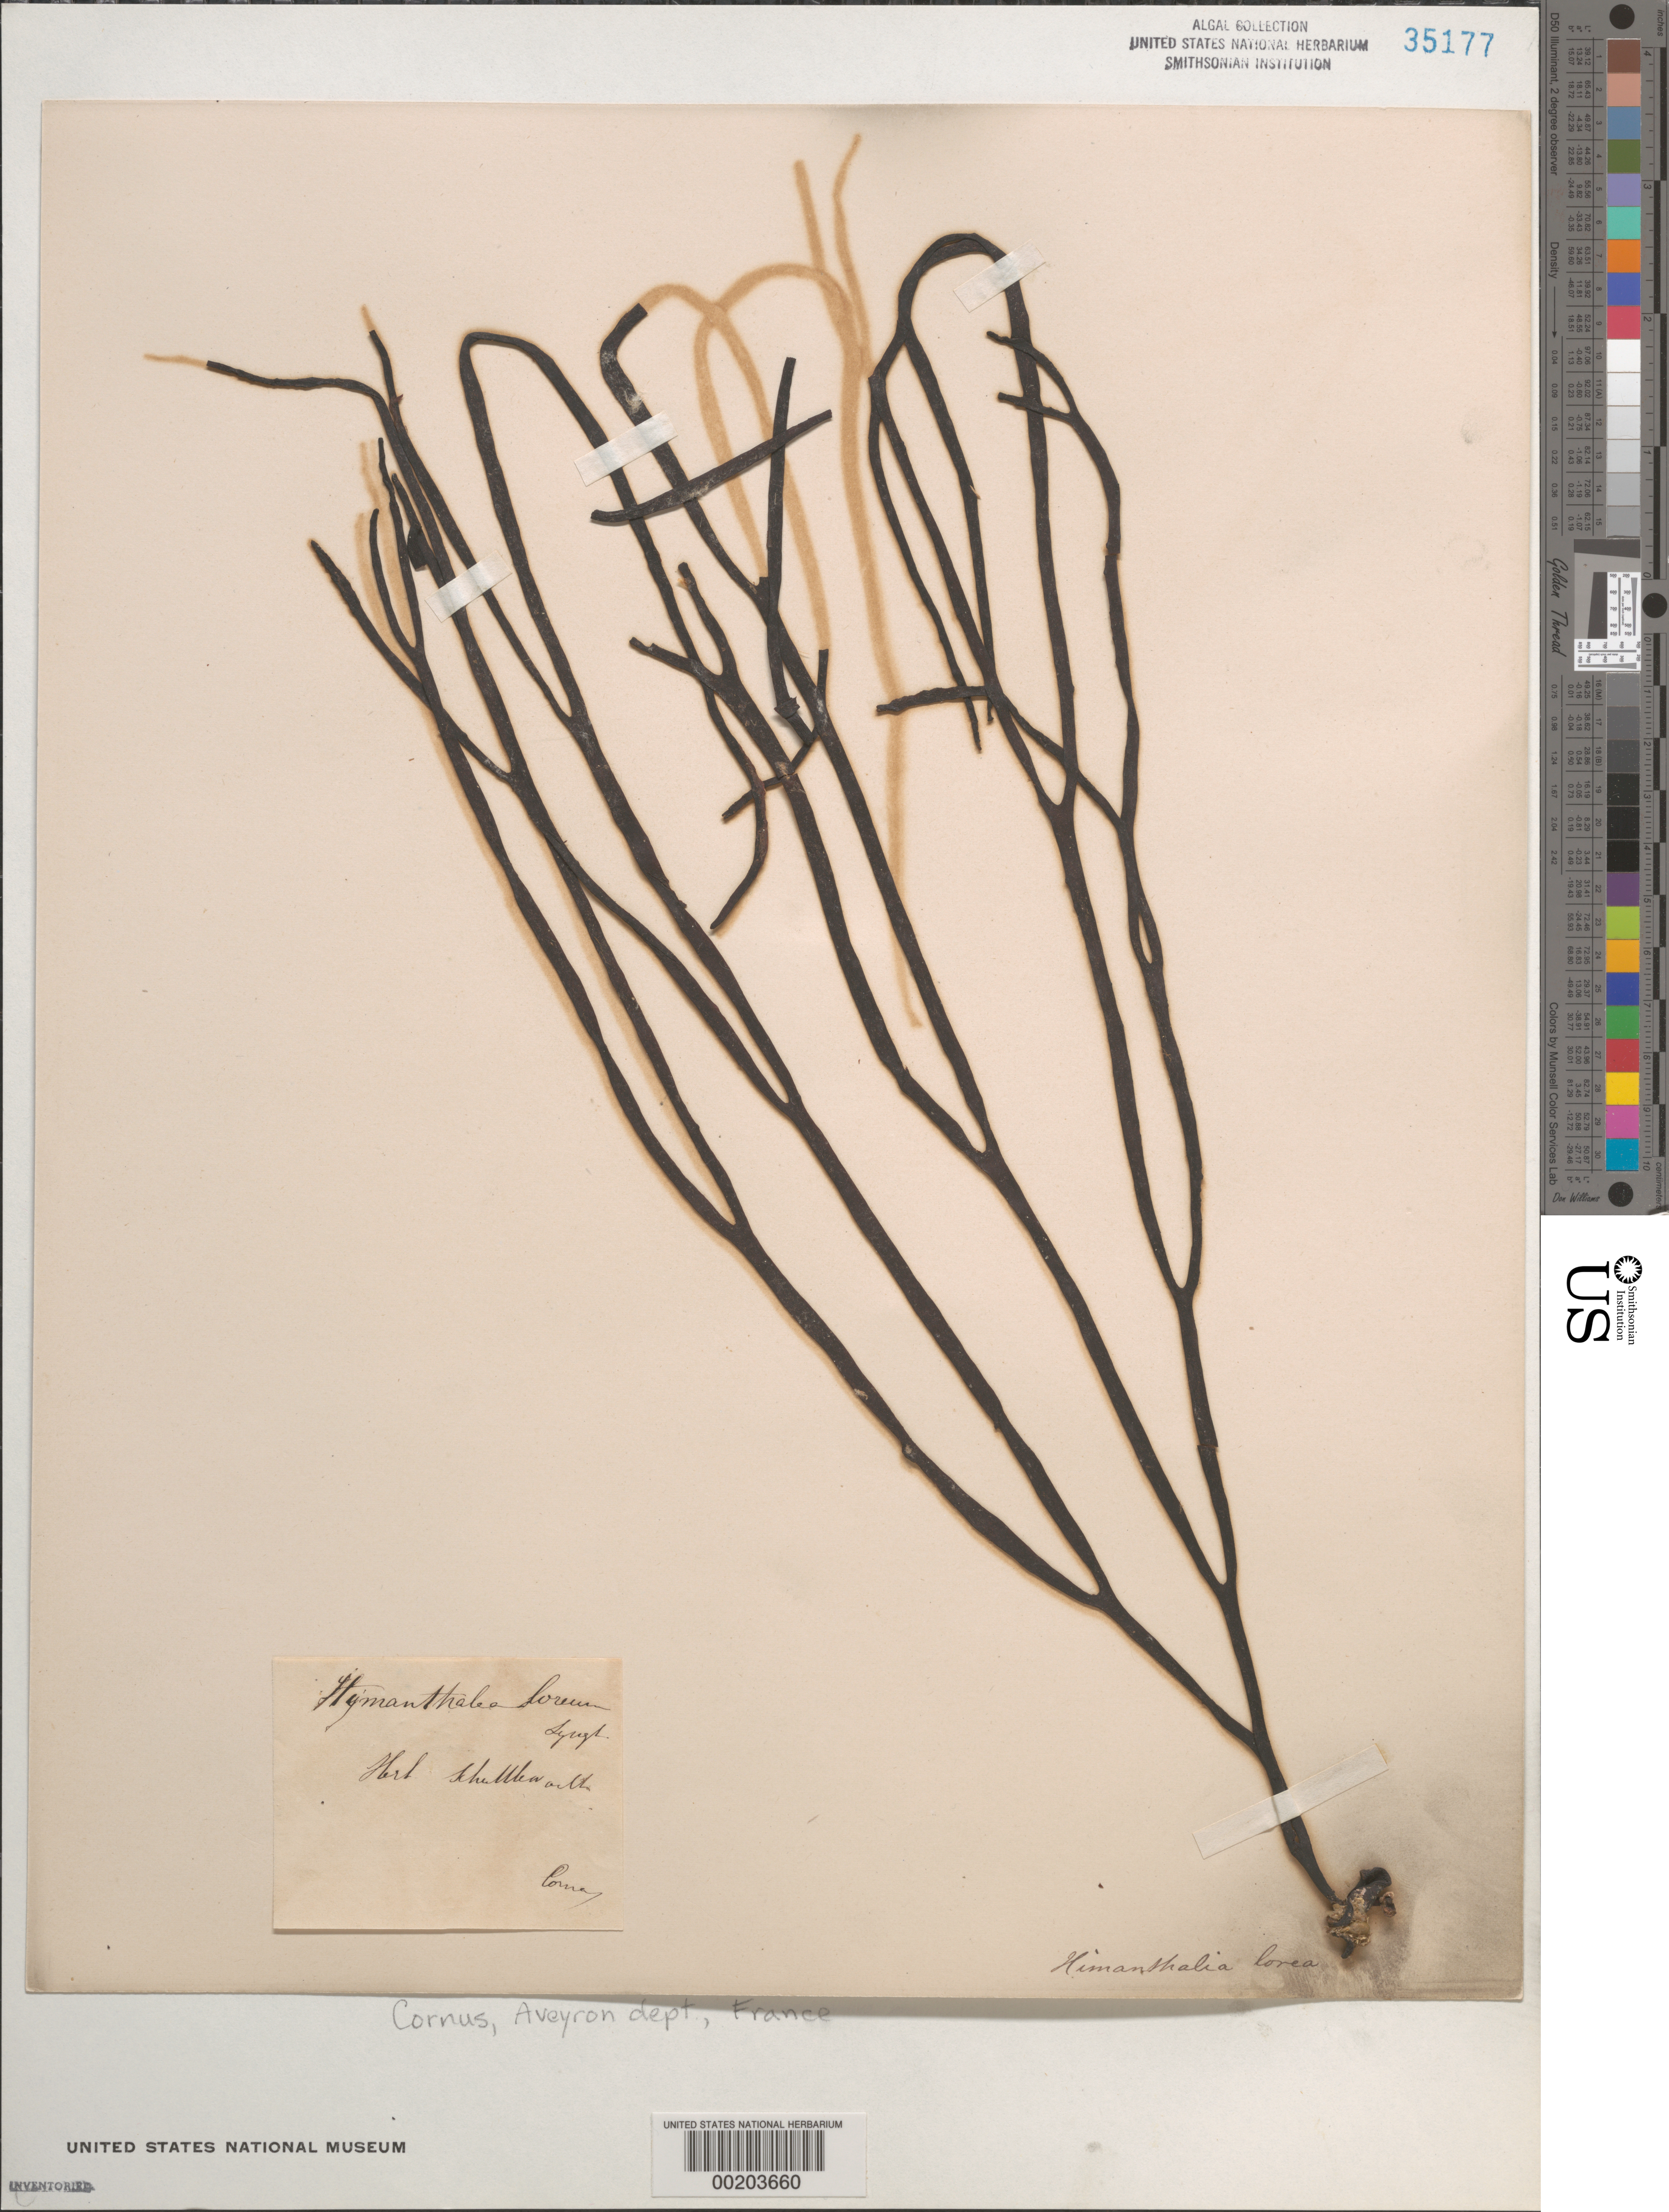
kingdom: Chromista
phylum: Ochrophyta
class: Phaeophyceae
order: Fucales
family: Himanthaliaceae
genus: Himanthalia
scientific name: Himanthalia elongata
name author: (L.) S.F. Gray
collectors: Shuttleworth herbarium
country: France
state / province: Occitanie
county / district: Aveyron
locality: Cornus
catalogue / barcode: US 35177